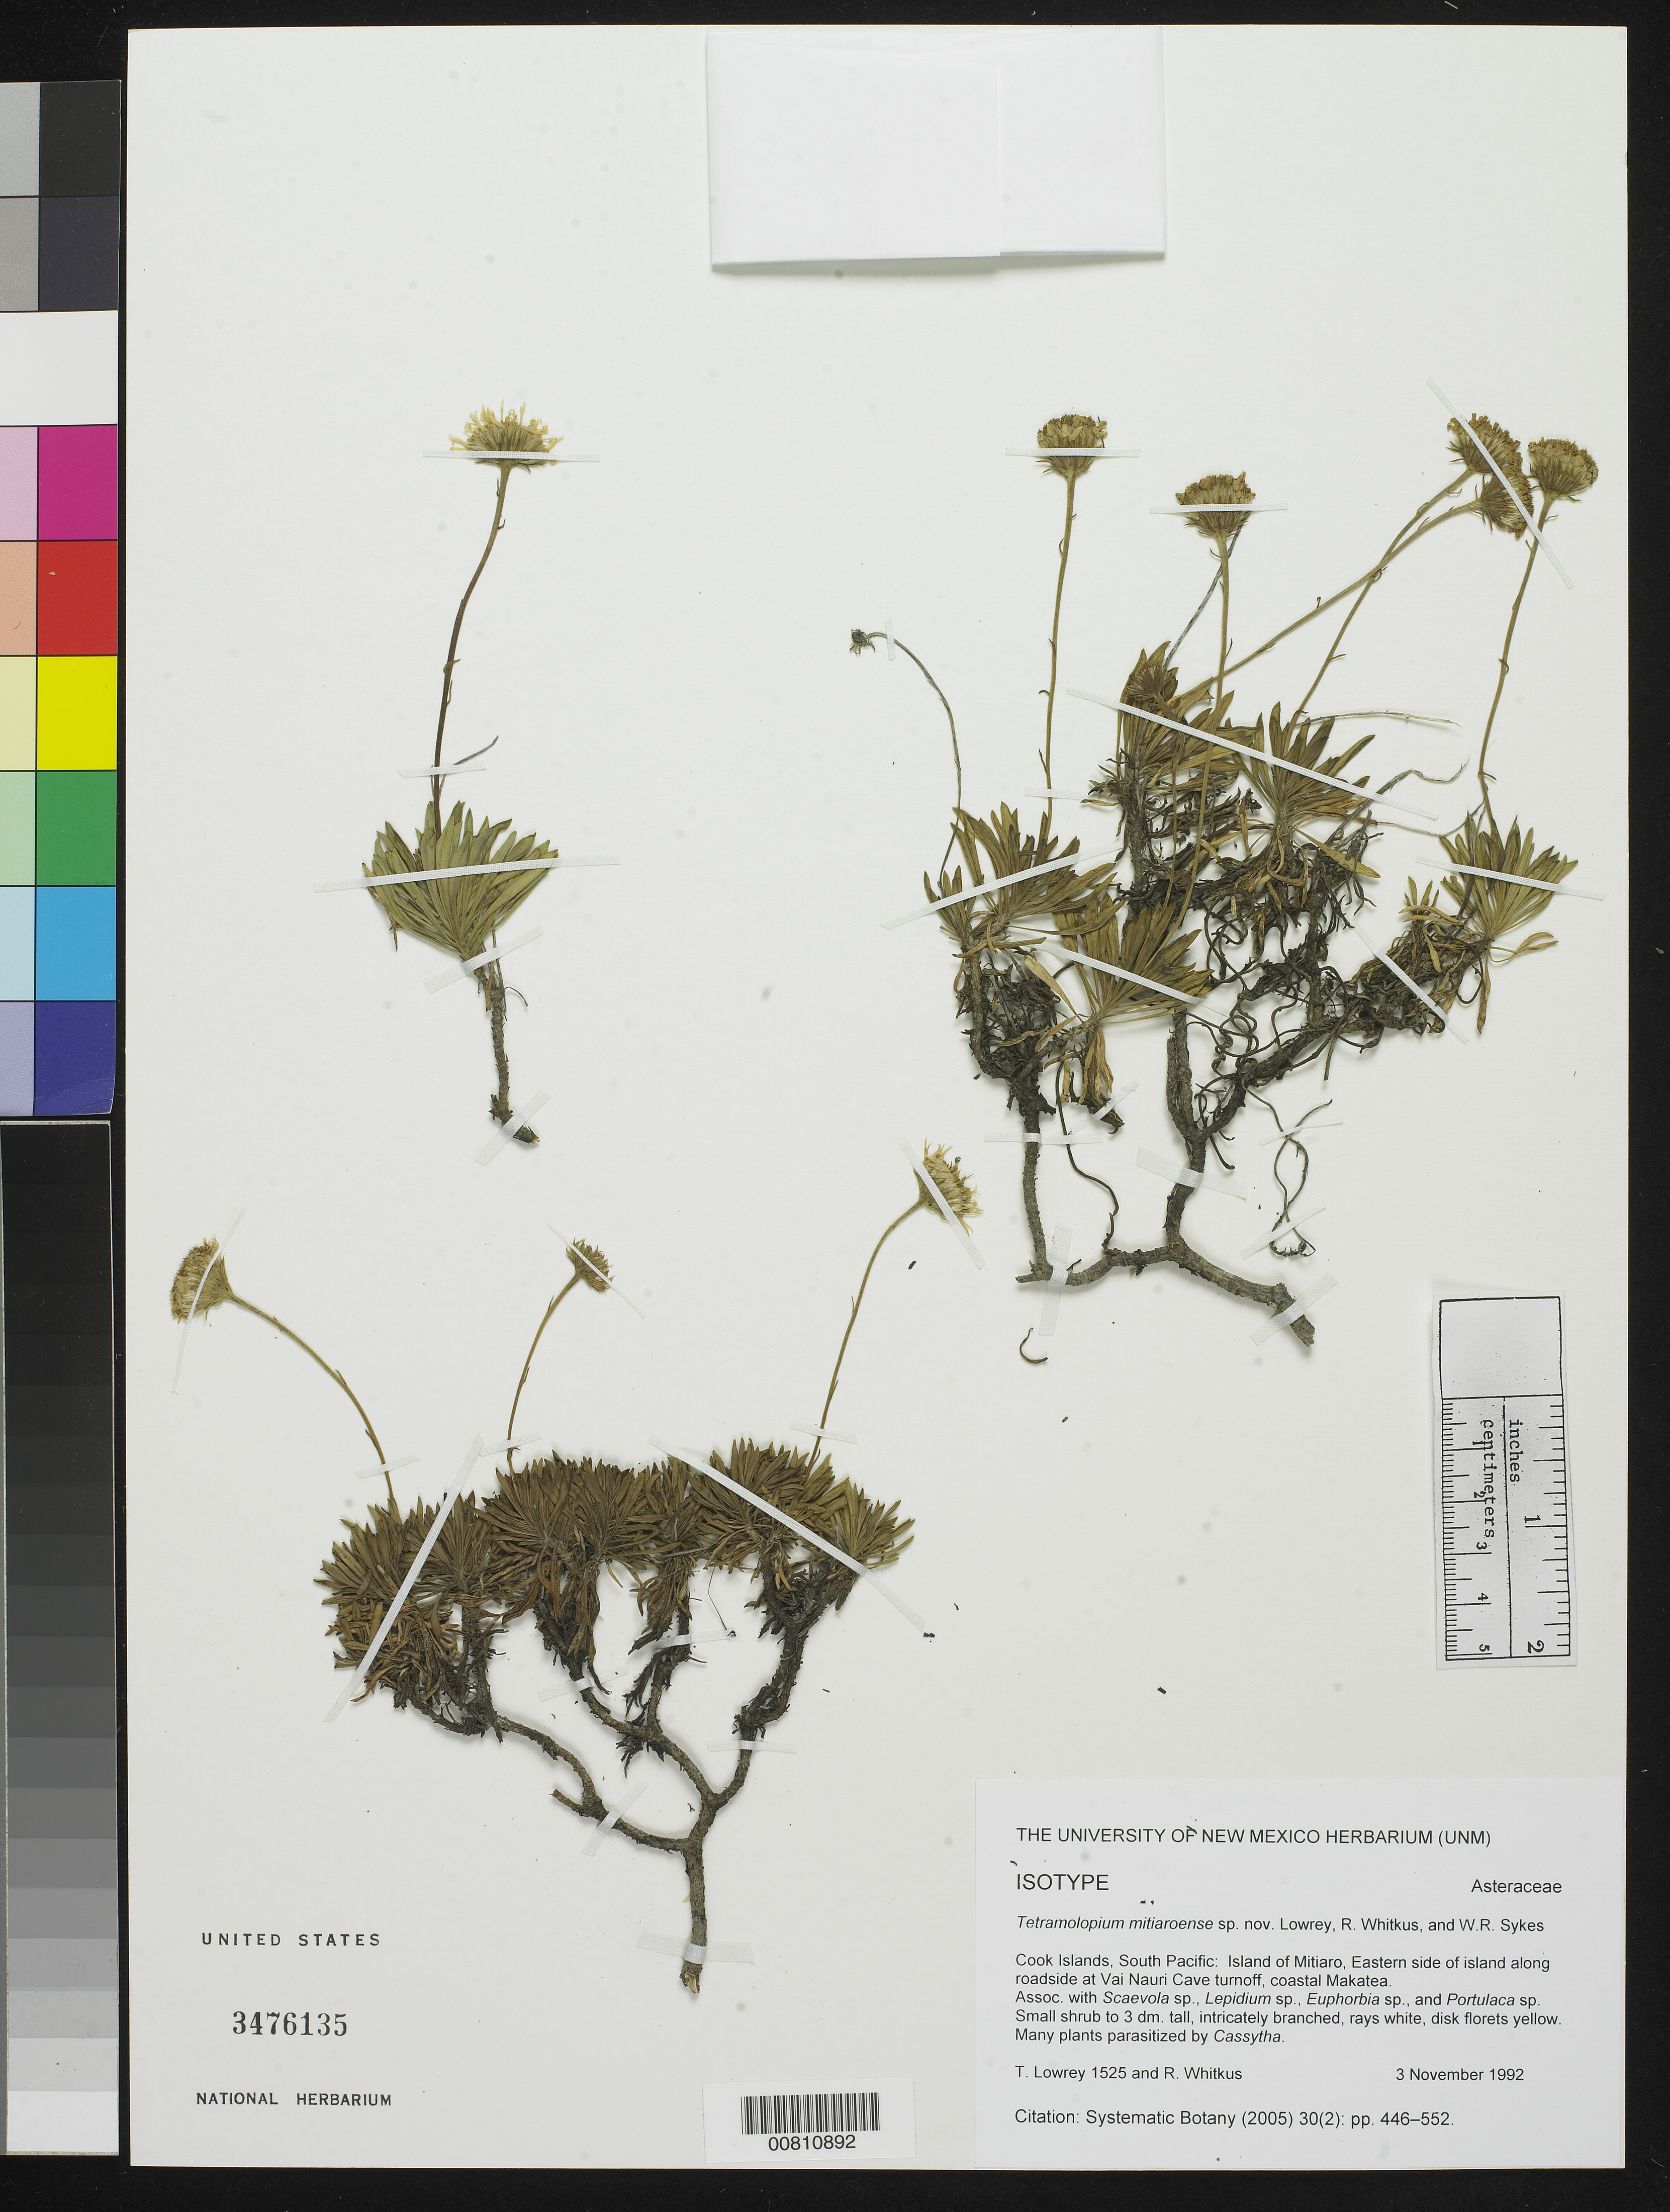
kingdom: Plantae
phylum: Tracheophyta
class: Magnoliopsida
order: Asterales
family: Asteraceae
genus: Tetramolopium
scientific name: Tetramolopium mitiaroense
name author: Lowrey & et al.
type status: Isotype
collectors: T. K. Lowrey & R. Whitkus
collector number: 1525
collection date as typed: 03 Nov 1992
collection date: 1992-11-03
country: Cook Islands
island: Mitiaro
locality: Eastern side of island along roadside at Vai Nauri Cave turnoff, coastal Makatea.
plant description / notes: Holotype at CHR.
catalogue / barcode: US 3476135